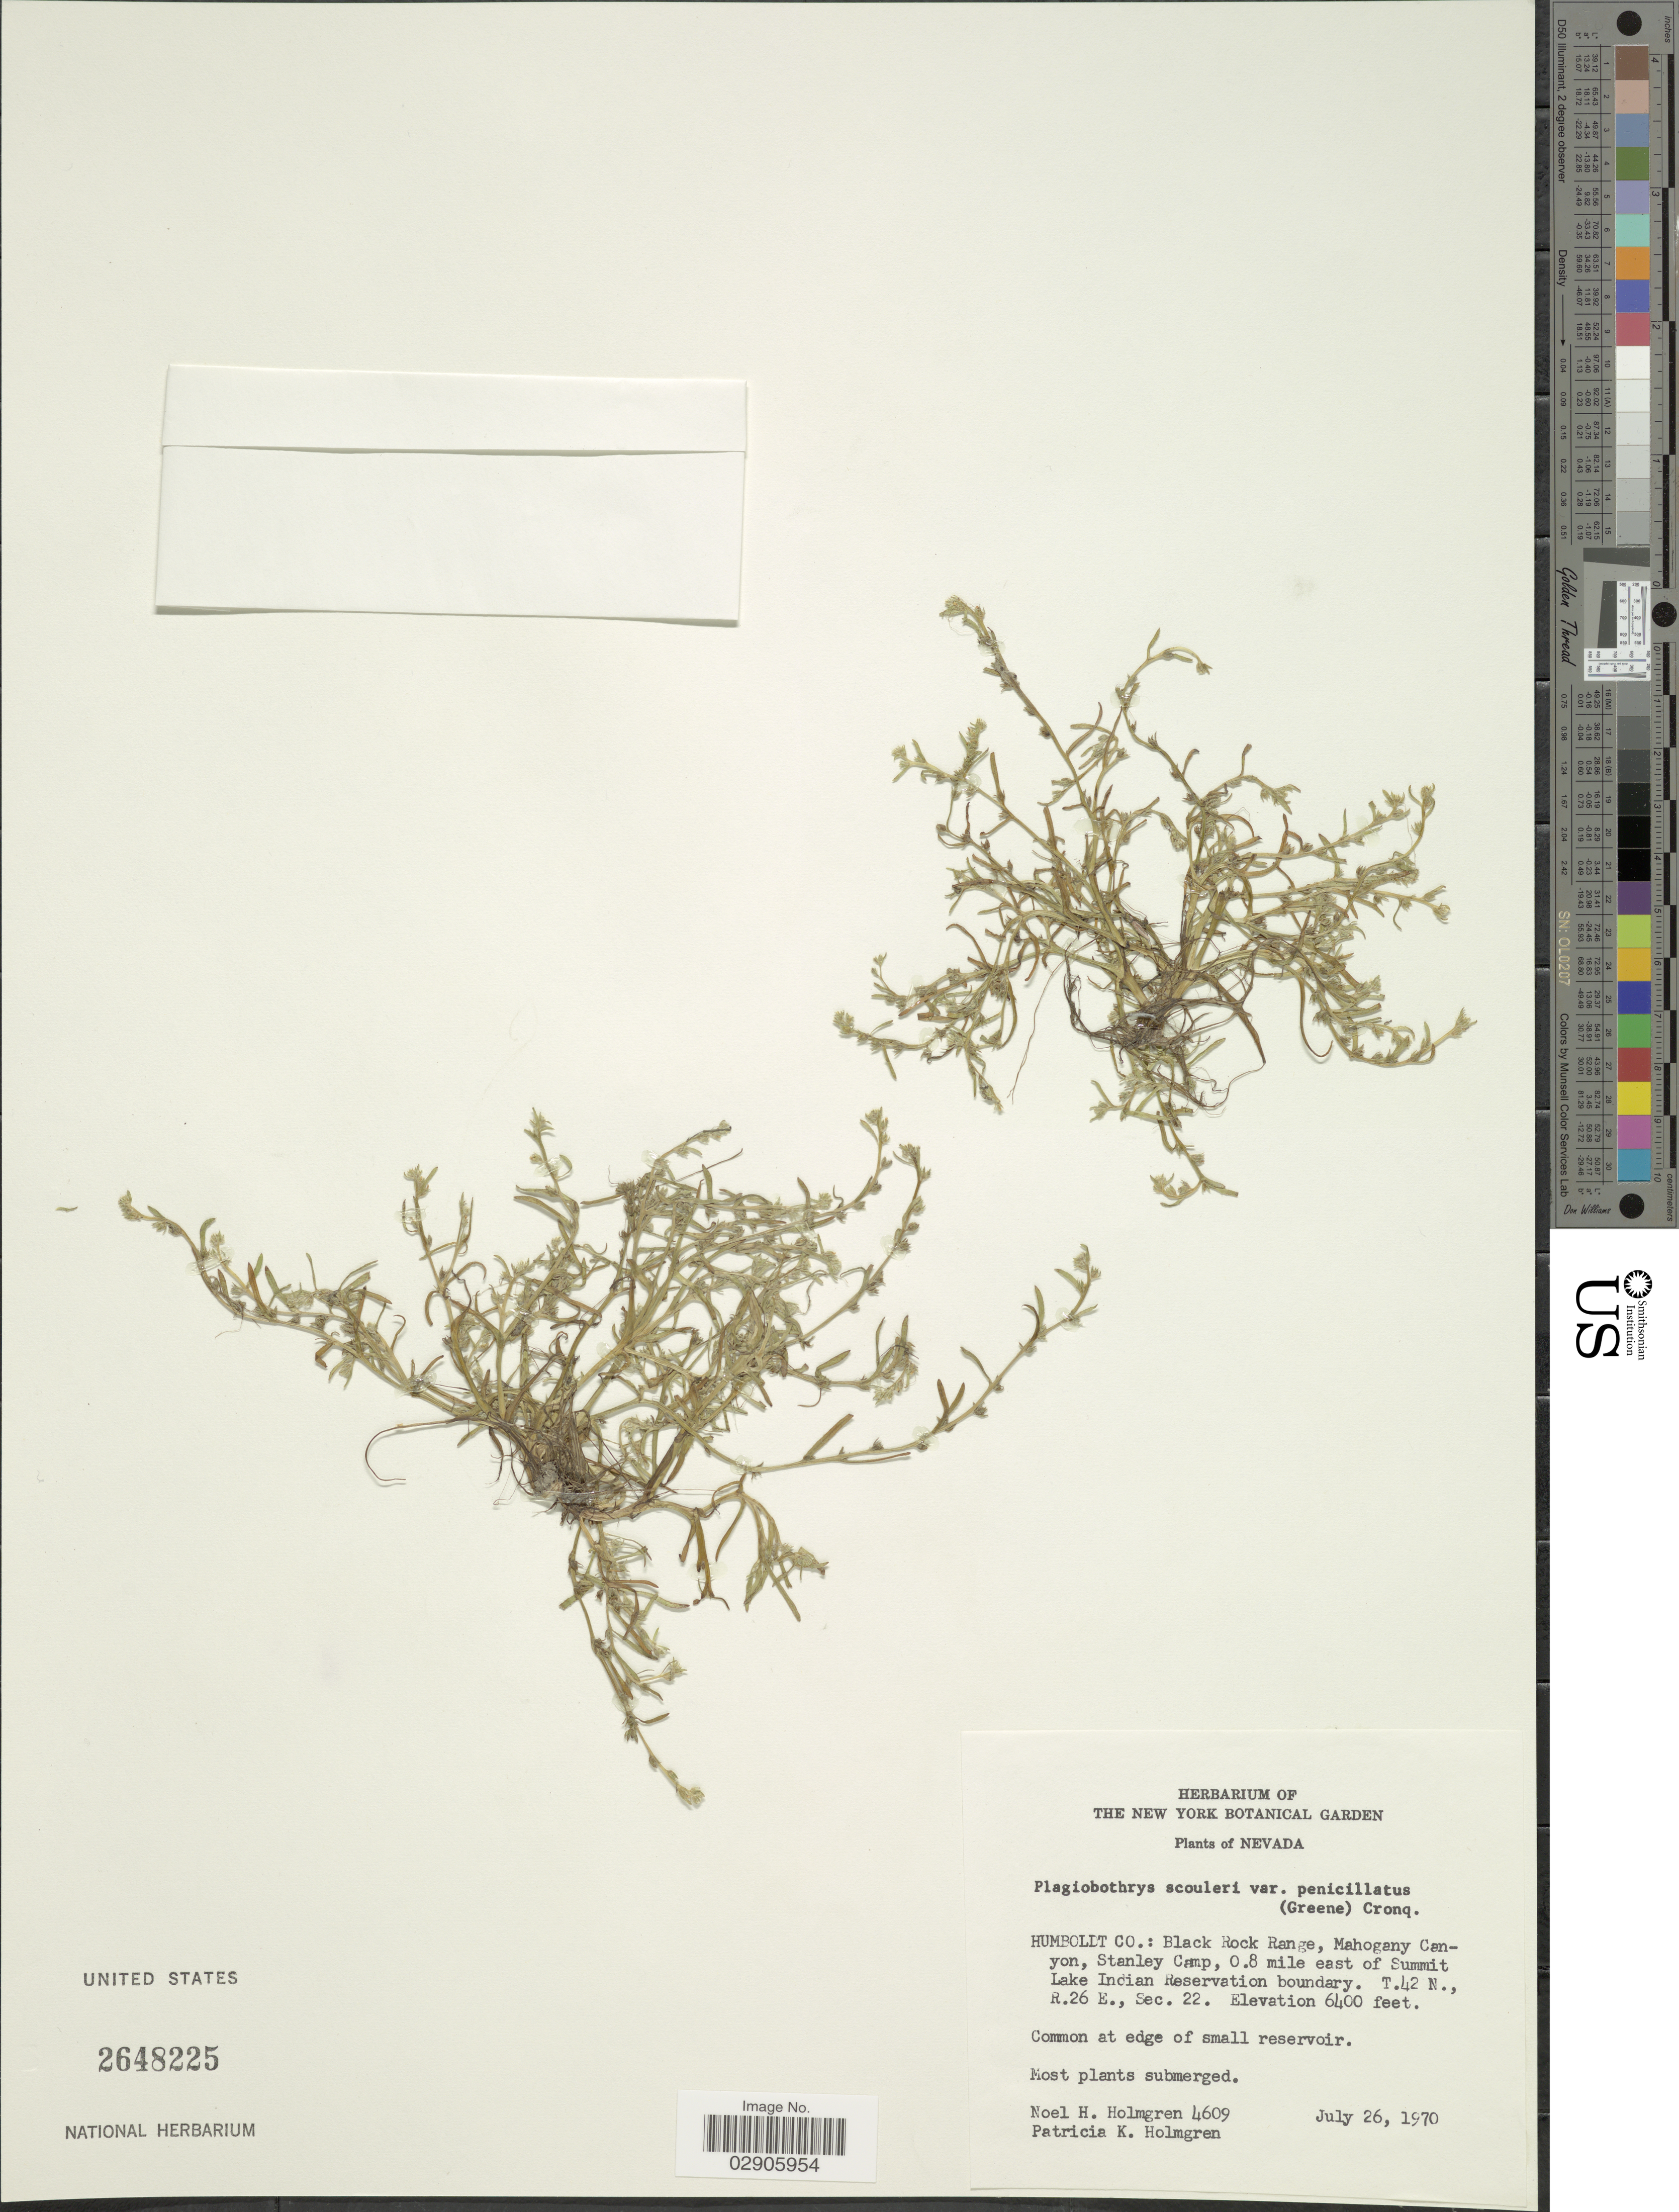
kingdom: Plantae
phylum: Tracheophyta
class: Magnoliopsida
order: Boraginales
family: Boraginaceae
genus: Plagiobothrys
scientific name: Plagiobothrys scouleri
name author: I.M. Johnst.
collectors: N. H. Holmgren & P. K. Holmgren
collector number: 4609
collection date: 1970-07-26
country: United States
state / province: Nevada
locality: Humboldt Co.: Black Rock Range, Mahogany Canyon, Stanley Camp, 0.8 mile east of Summit Lake Indian Reservation boundary, T.42 N., R.26 E., Sec. 22.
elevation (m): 1951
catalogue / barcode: US 2648225